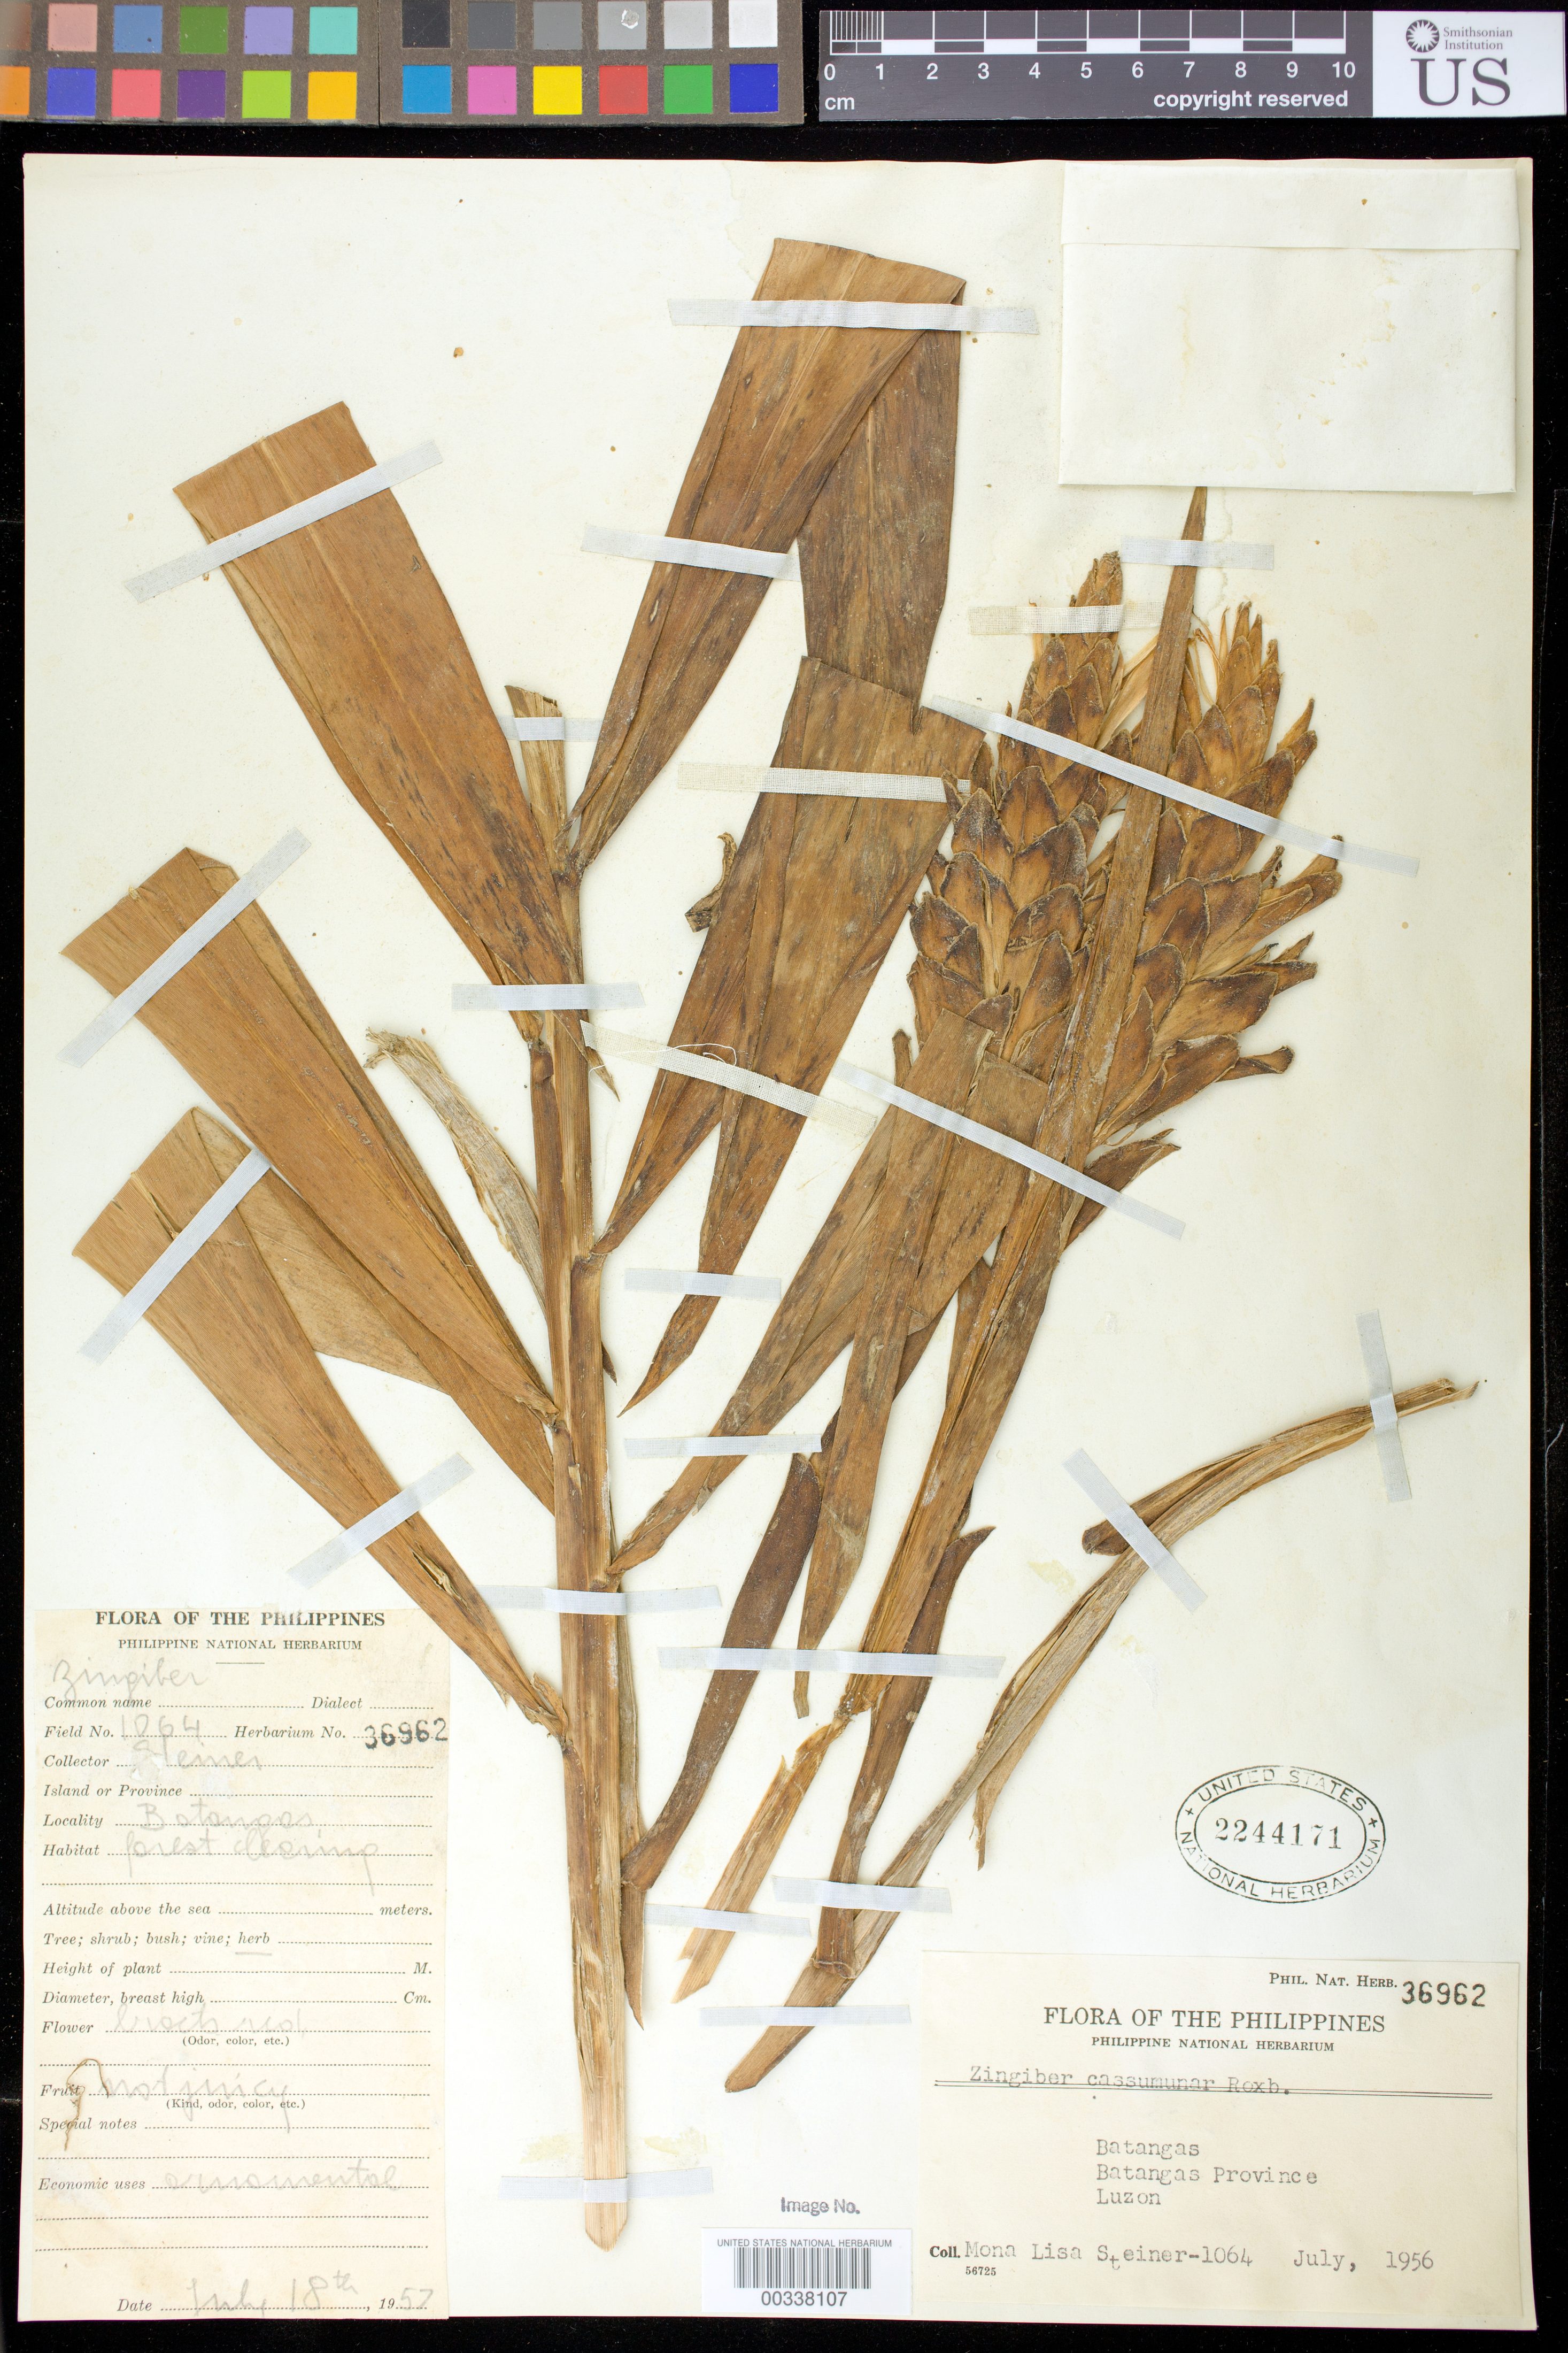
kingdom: Plantae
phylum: Tracheophyta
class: Liliopsida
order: Zingiberales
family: Zingiberaceae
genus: Zingiber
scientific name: Zingiber cassumunar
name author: Roxb.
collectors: M. Steiner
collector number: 1064 / Phil. Nat. Herb. 36962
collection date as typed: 18 Jul 1957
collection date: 1957-07-18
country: Philippines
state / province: Calabarzon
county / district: Batangas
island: Luzon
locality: Batangas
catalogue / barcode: US 2244171